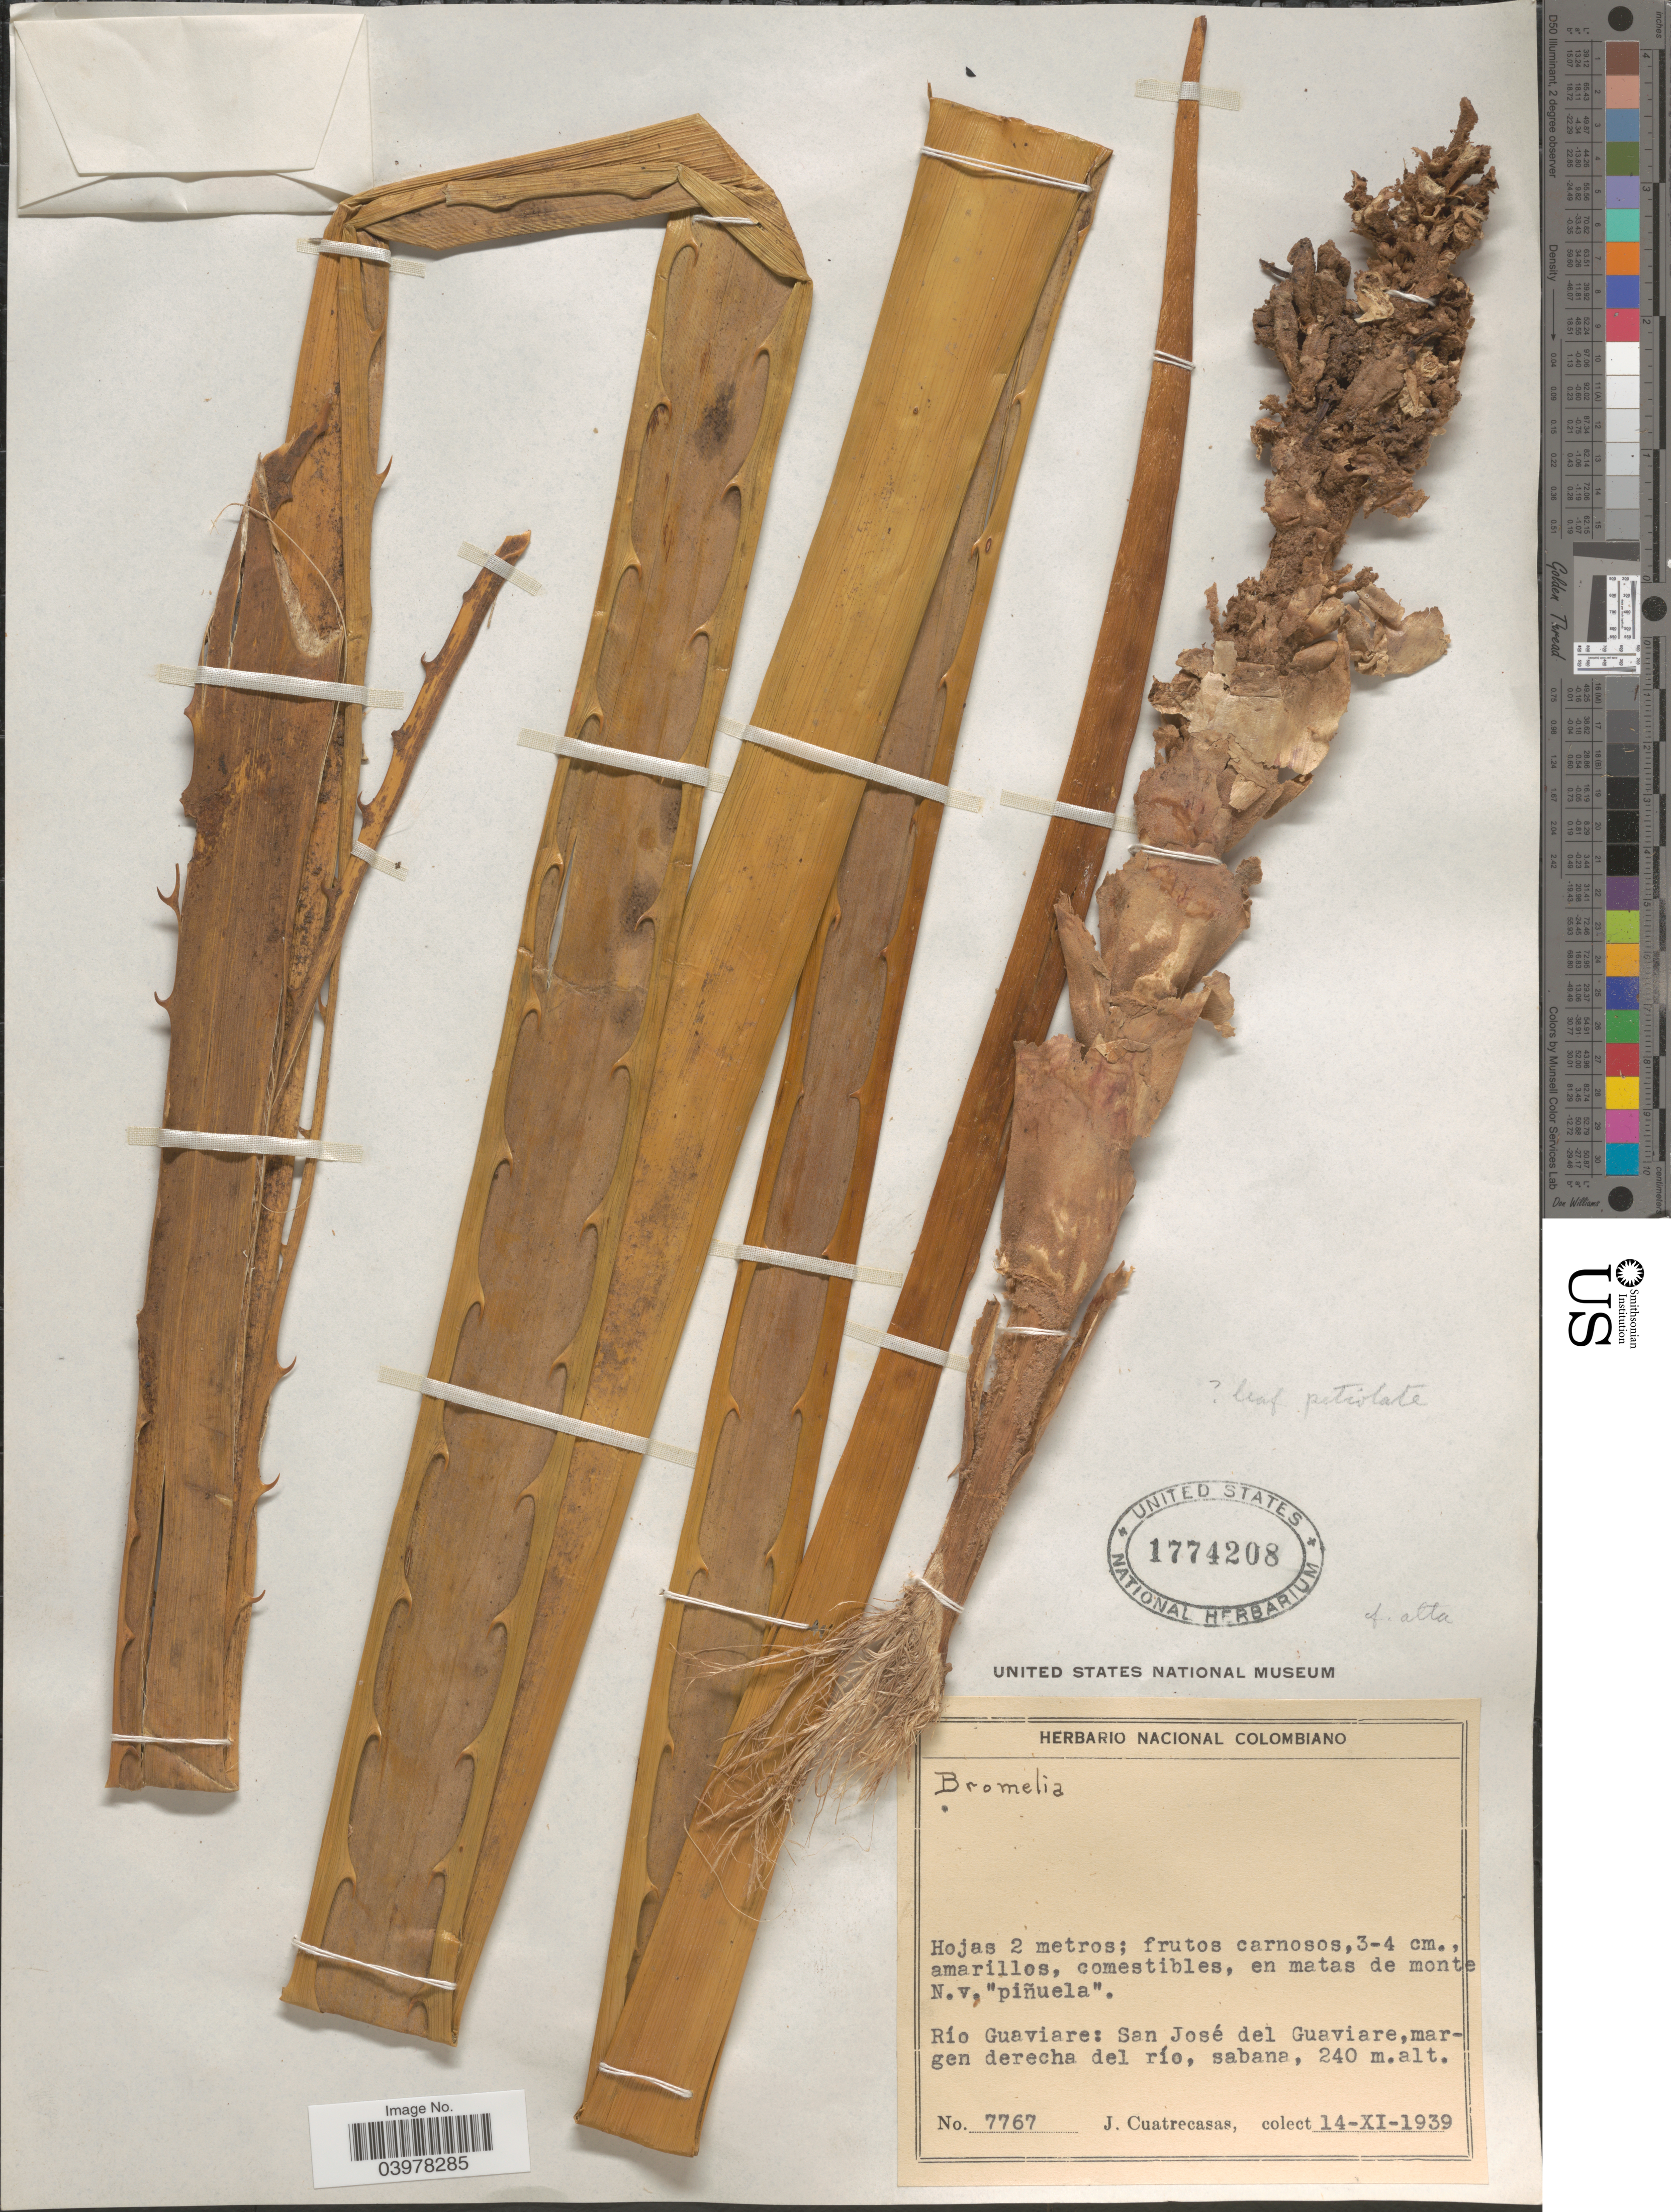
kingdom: Plantae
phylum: Tracheophyta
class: Liliopsida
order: Poales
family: Bromeliaceae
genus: Bromelia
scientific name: Bromelia sp.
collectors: J. Cuatrecasas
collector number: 7767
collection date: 1939-11-14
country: Colombia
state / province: Guaviare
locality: Río Guaviare: San José del Guaviare, margen derecha del río, sabana.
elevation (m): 240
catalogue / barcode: US 1774208